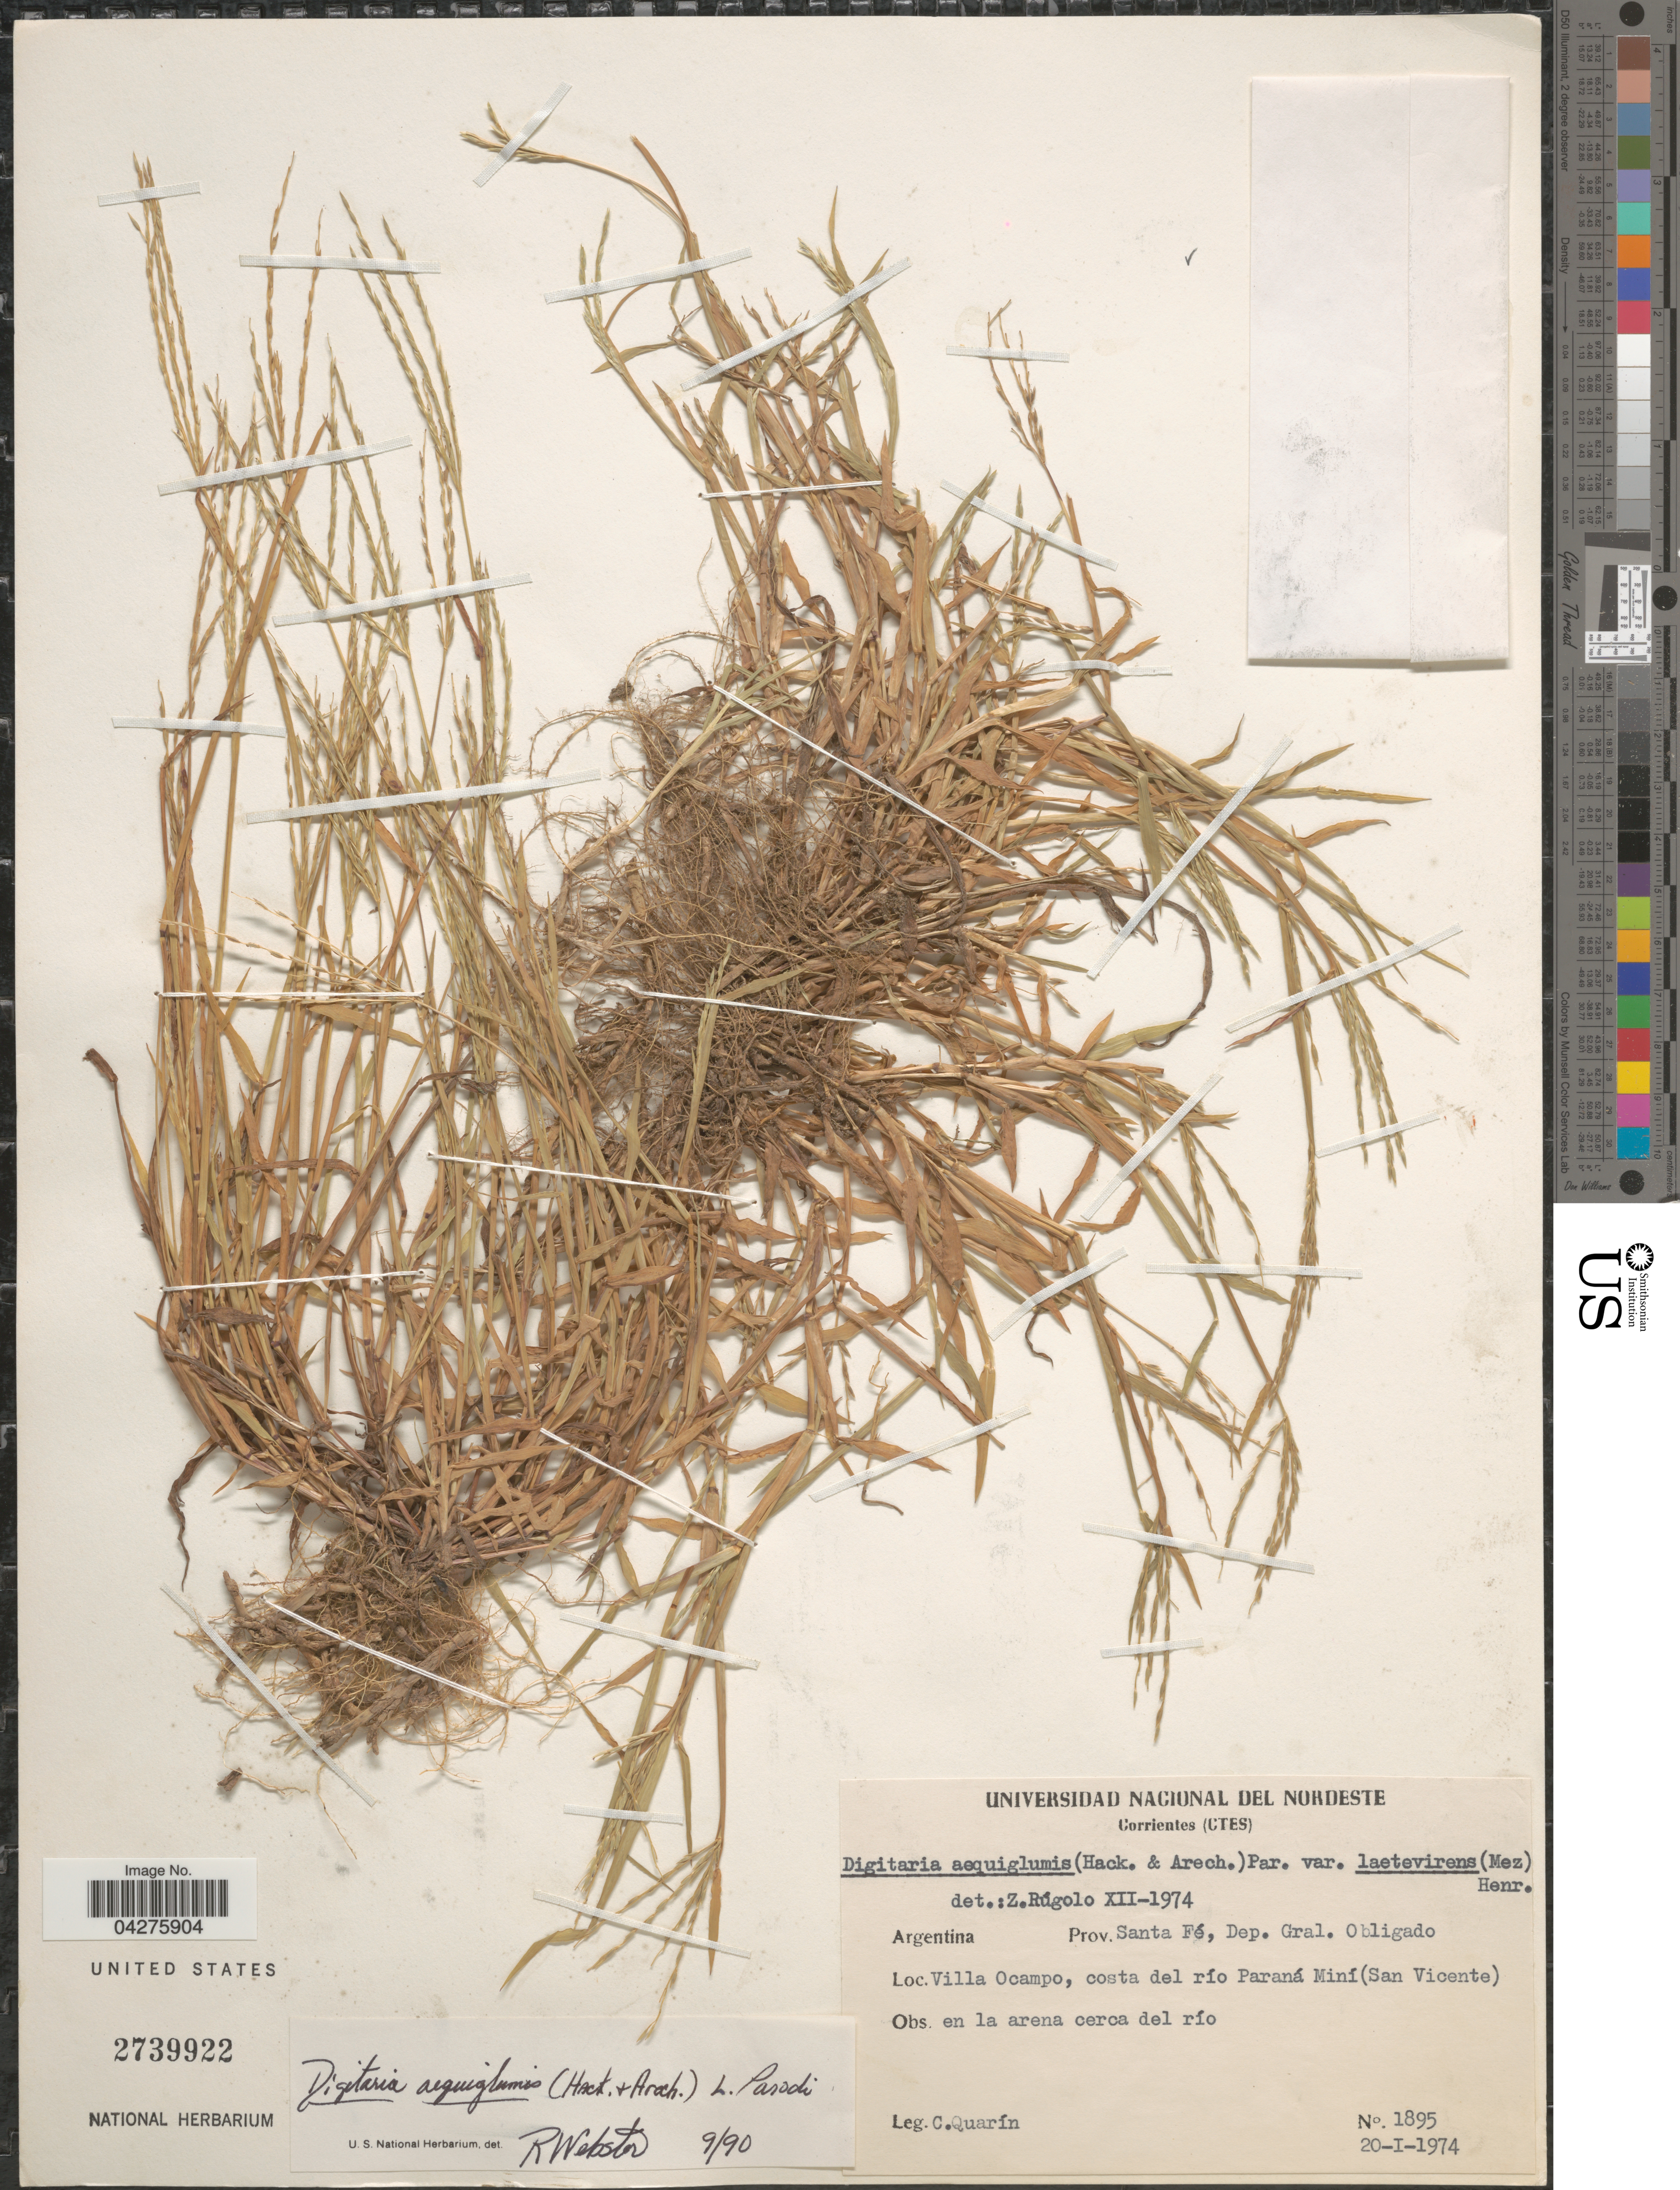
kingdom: Plantae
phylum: Tracheophyta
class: Liliopsida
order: Poales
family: Poaceae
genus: Digitaria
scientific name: Digitaria aequiglumis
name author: (Hack. & Arechav.) Parodi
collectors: C. Quarín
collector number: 1895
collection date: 1974-01-20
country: Argentina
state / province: Santa Fe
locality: Dep. Gral. Obligado. Villa Ocampo, costa del río Paraná Miní (San Vicente) en la arena cerca del río.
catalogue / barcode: US 2739922